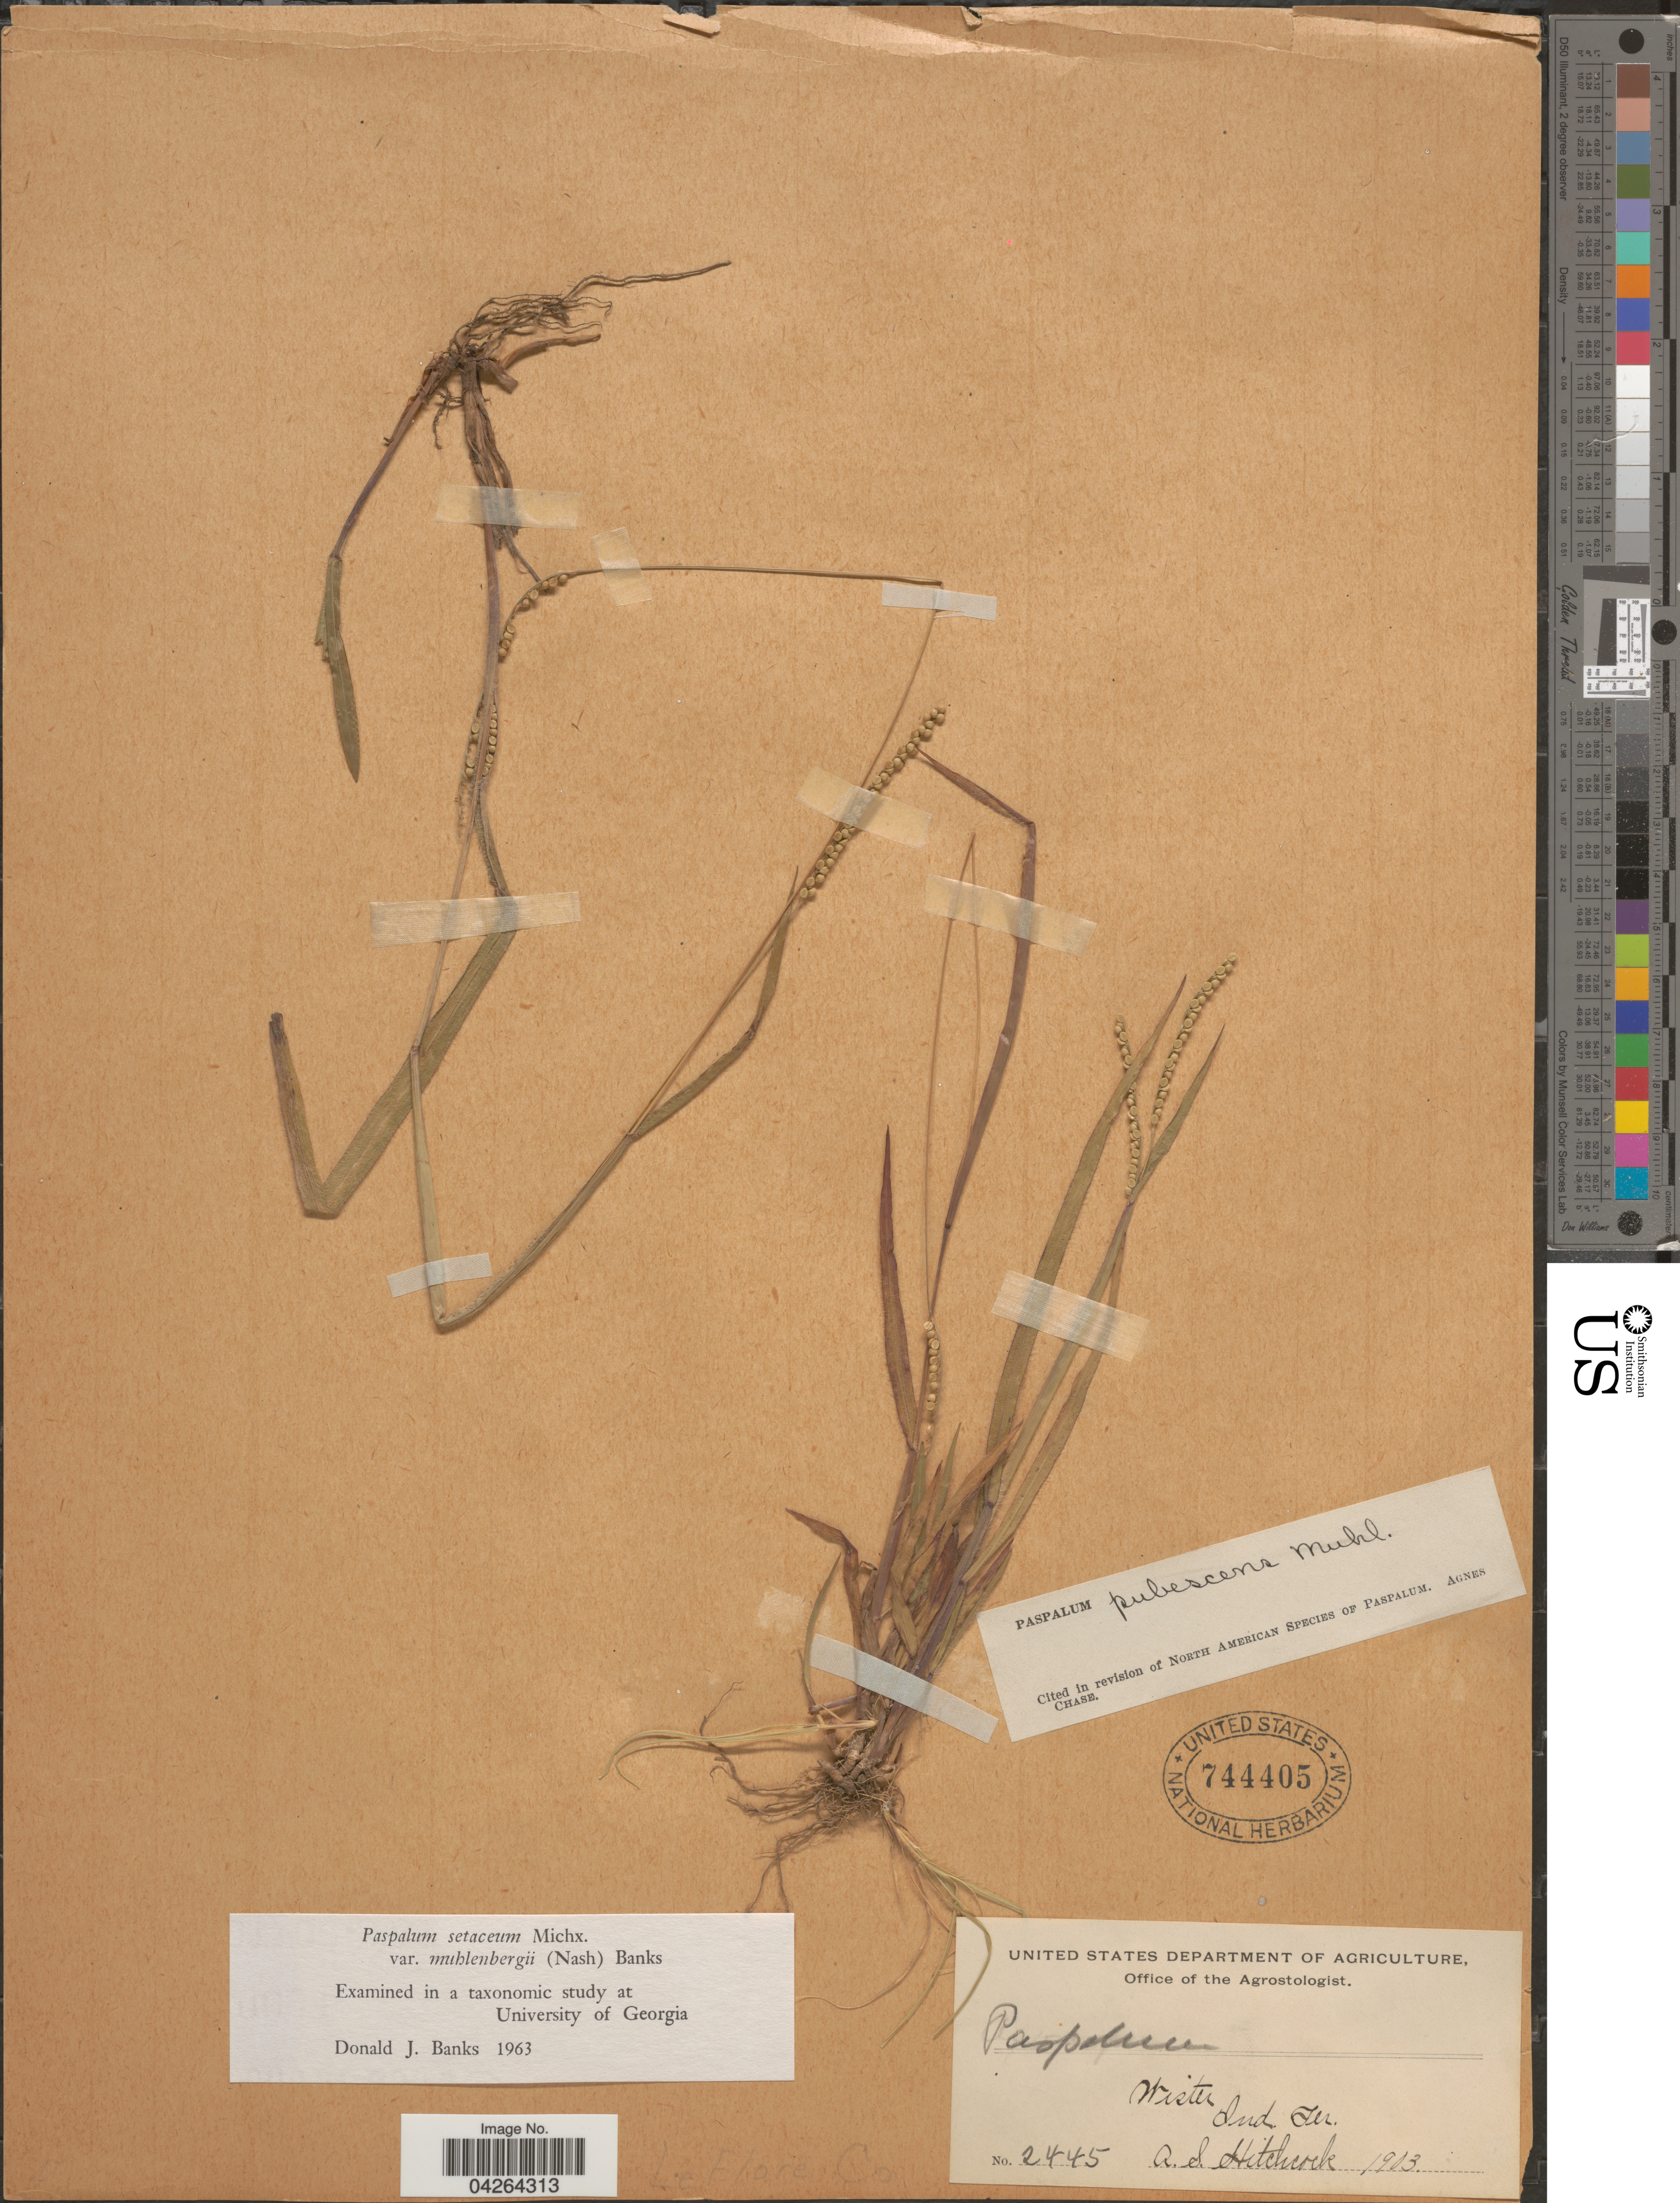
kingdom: Plantae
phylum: Tracheophyta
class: Liliopsida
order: Poales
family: Poaceae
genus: Paspalum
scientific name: Paspalum setaceum var. muhlenbergii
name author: (Nash) D.J. Banks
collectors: A. S. Hitchcock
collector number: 2445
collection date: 1903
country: United States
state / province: Oklahoma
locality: Wister. Ind. Ter. Le Flore Co.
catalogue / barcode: US 744405